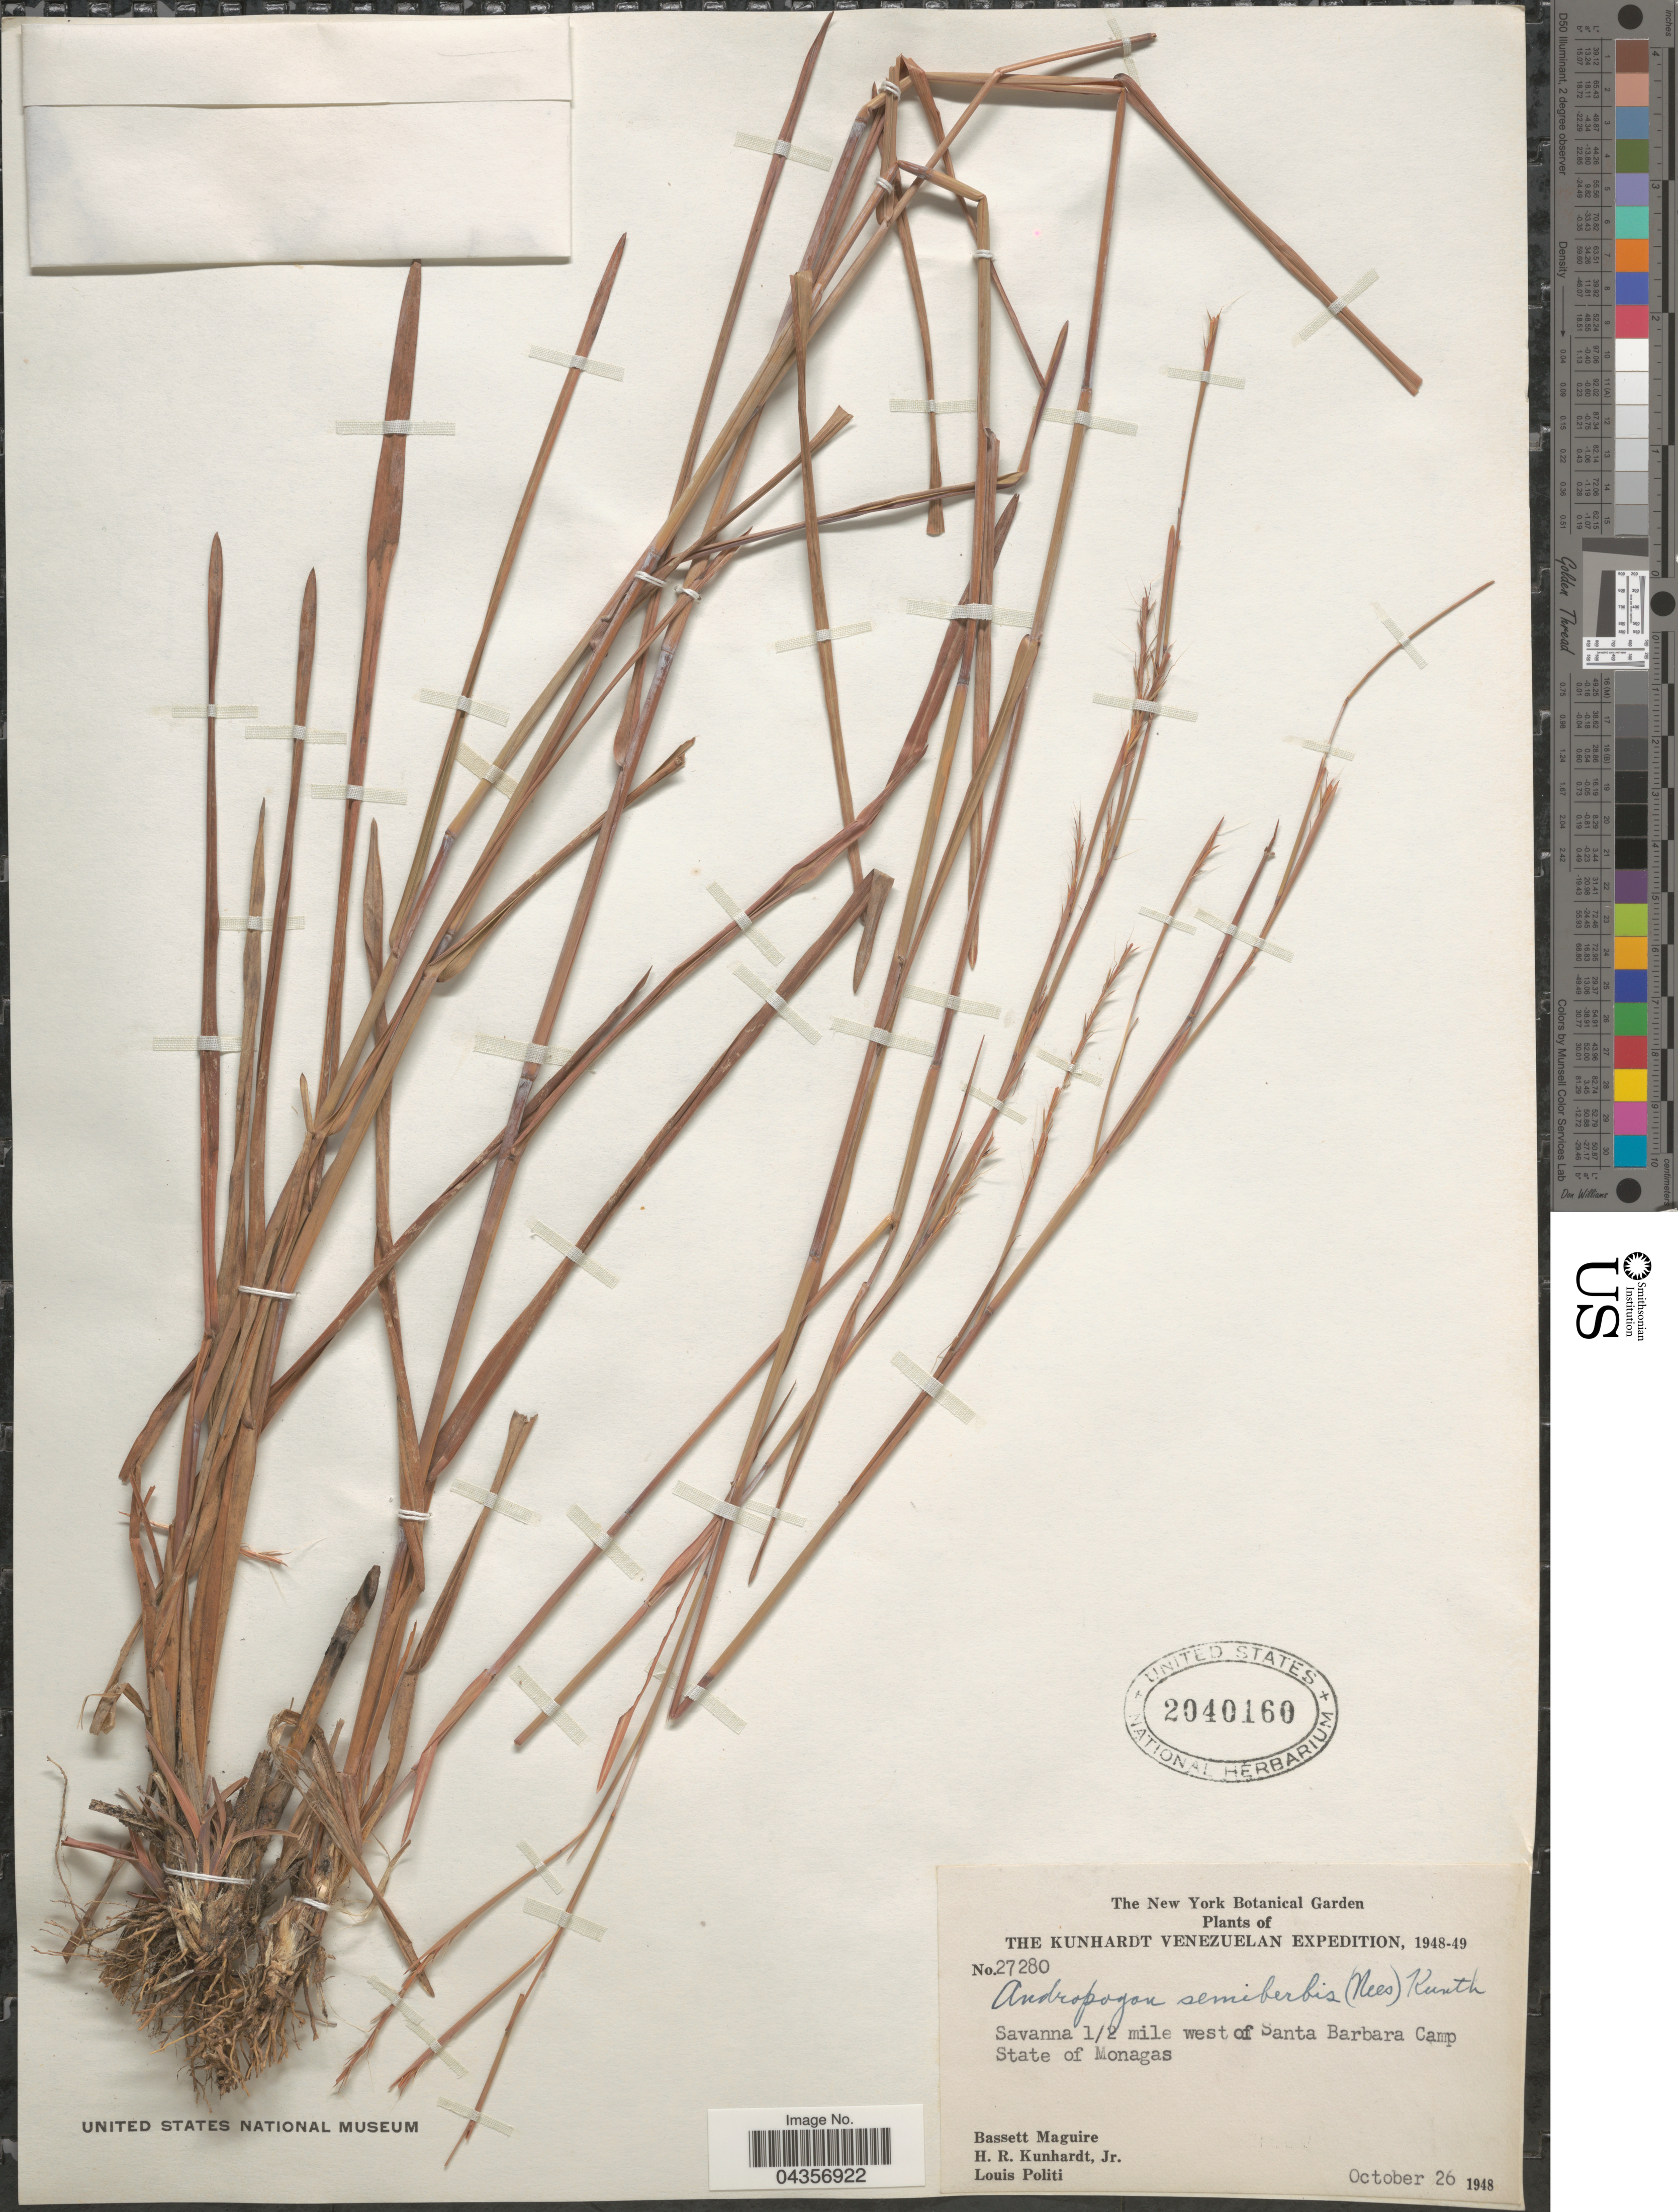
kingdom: Plantae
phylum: Tracheophyta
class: Liliopsida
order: Poales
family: Poaceae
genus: Schizachyrium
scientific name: Schizachyrium sanguineum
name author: (Retz.) Alston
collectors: B. Maguire, H. Kunhardt & L. Politi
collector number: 27280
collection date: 1948-10-26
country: Venezuela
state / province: Monagas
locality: The Kunhardt Venezuelan Expedition, 1948-49. Savanna 1/2 mile west of Santa Barbara Camp.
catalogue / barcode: US 2040160